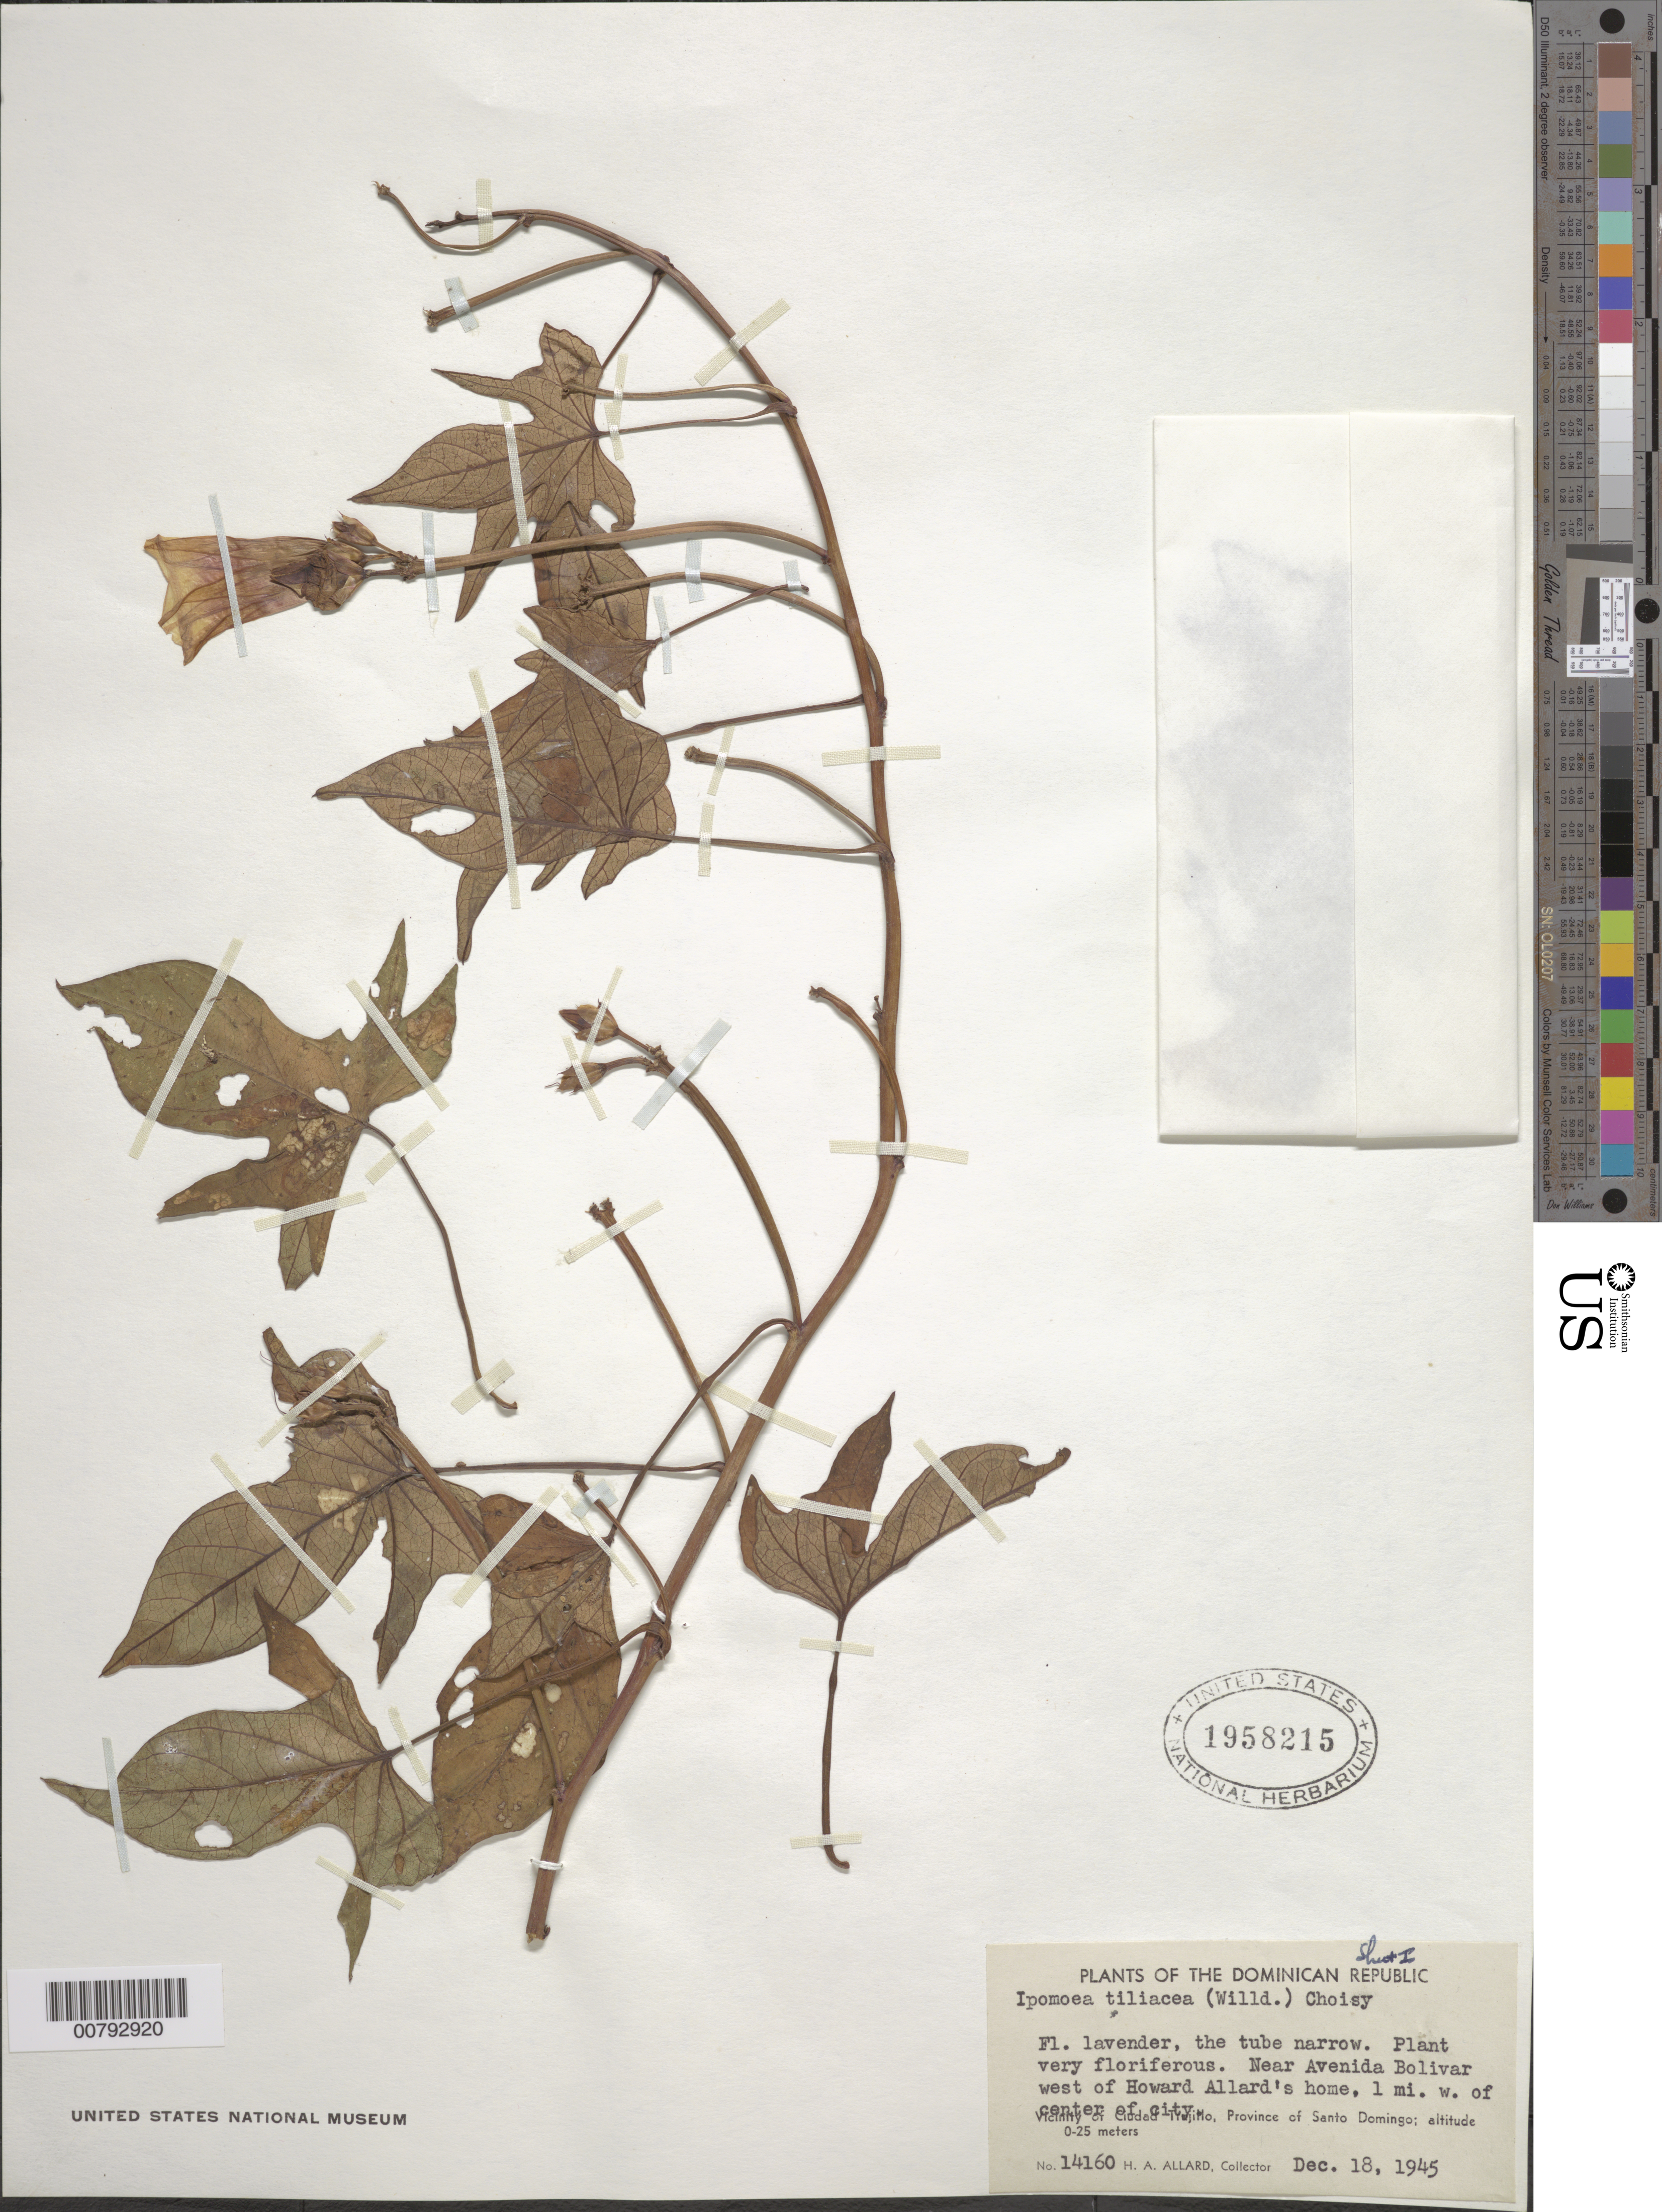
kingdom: Plantae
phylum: Tracheophyta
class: Magnoliopsida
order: Solanales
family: Convolvulaceae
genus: Ipomoea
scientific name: Ipomoea batatas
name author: (L.) Lam.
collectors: H. A. Allard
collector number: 14160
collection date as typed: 18 Dec 1947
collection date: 1947-12-18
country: Dominican Republic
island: Hispaniola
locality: Province of Santo Domingo, vicinity of Ciudad Trujillo, near Avenida Bolivar west of Howard Allard's home 1 mile west of center of city.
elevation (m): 0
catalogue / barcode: US 1958215